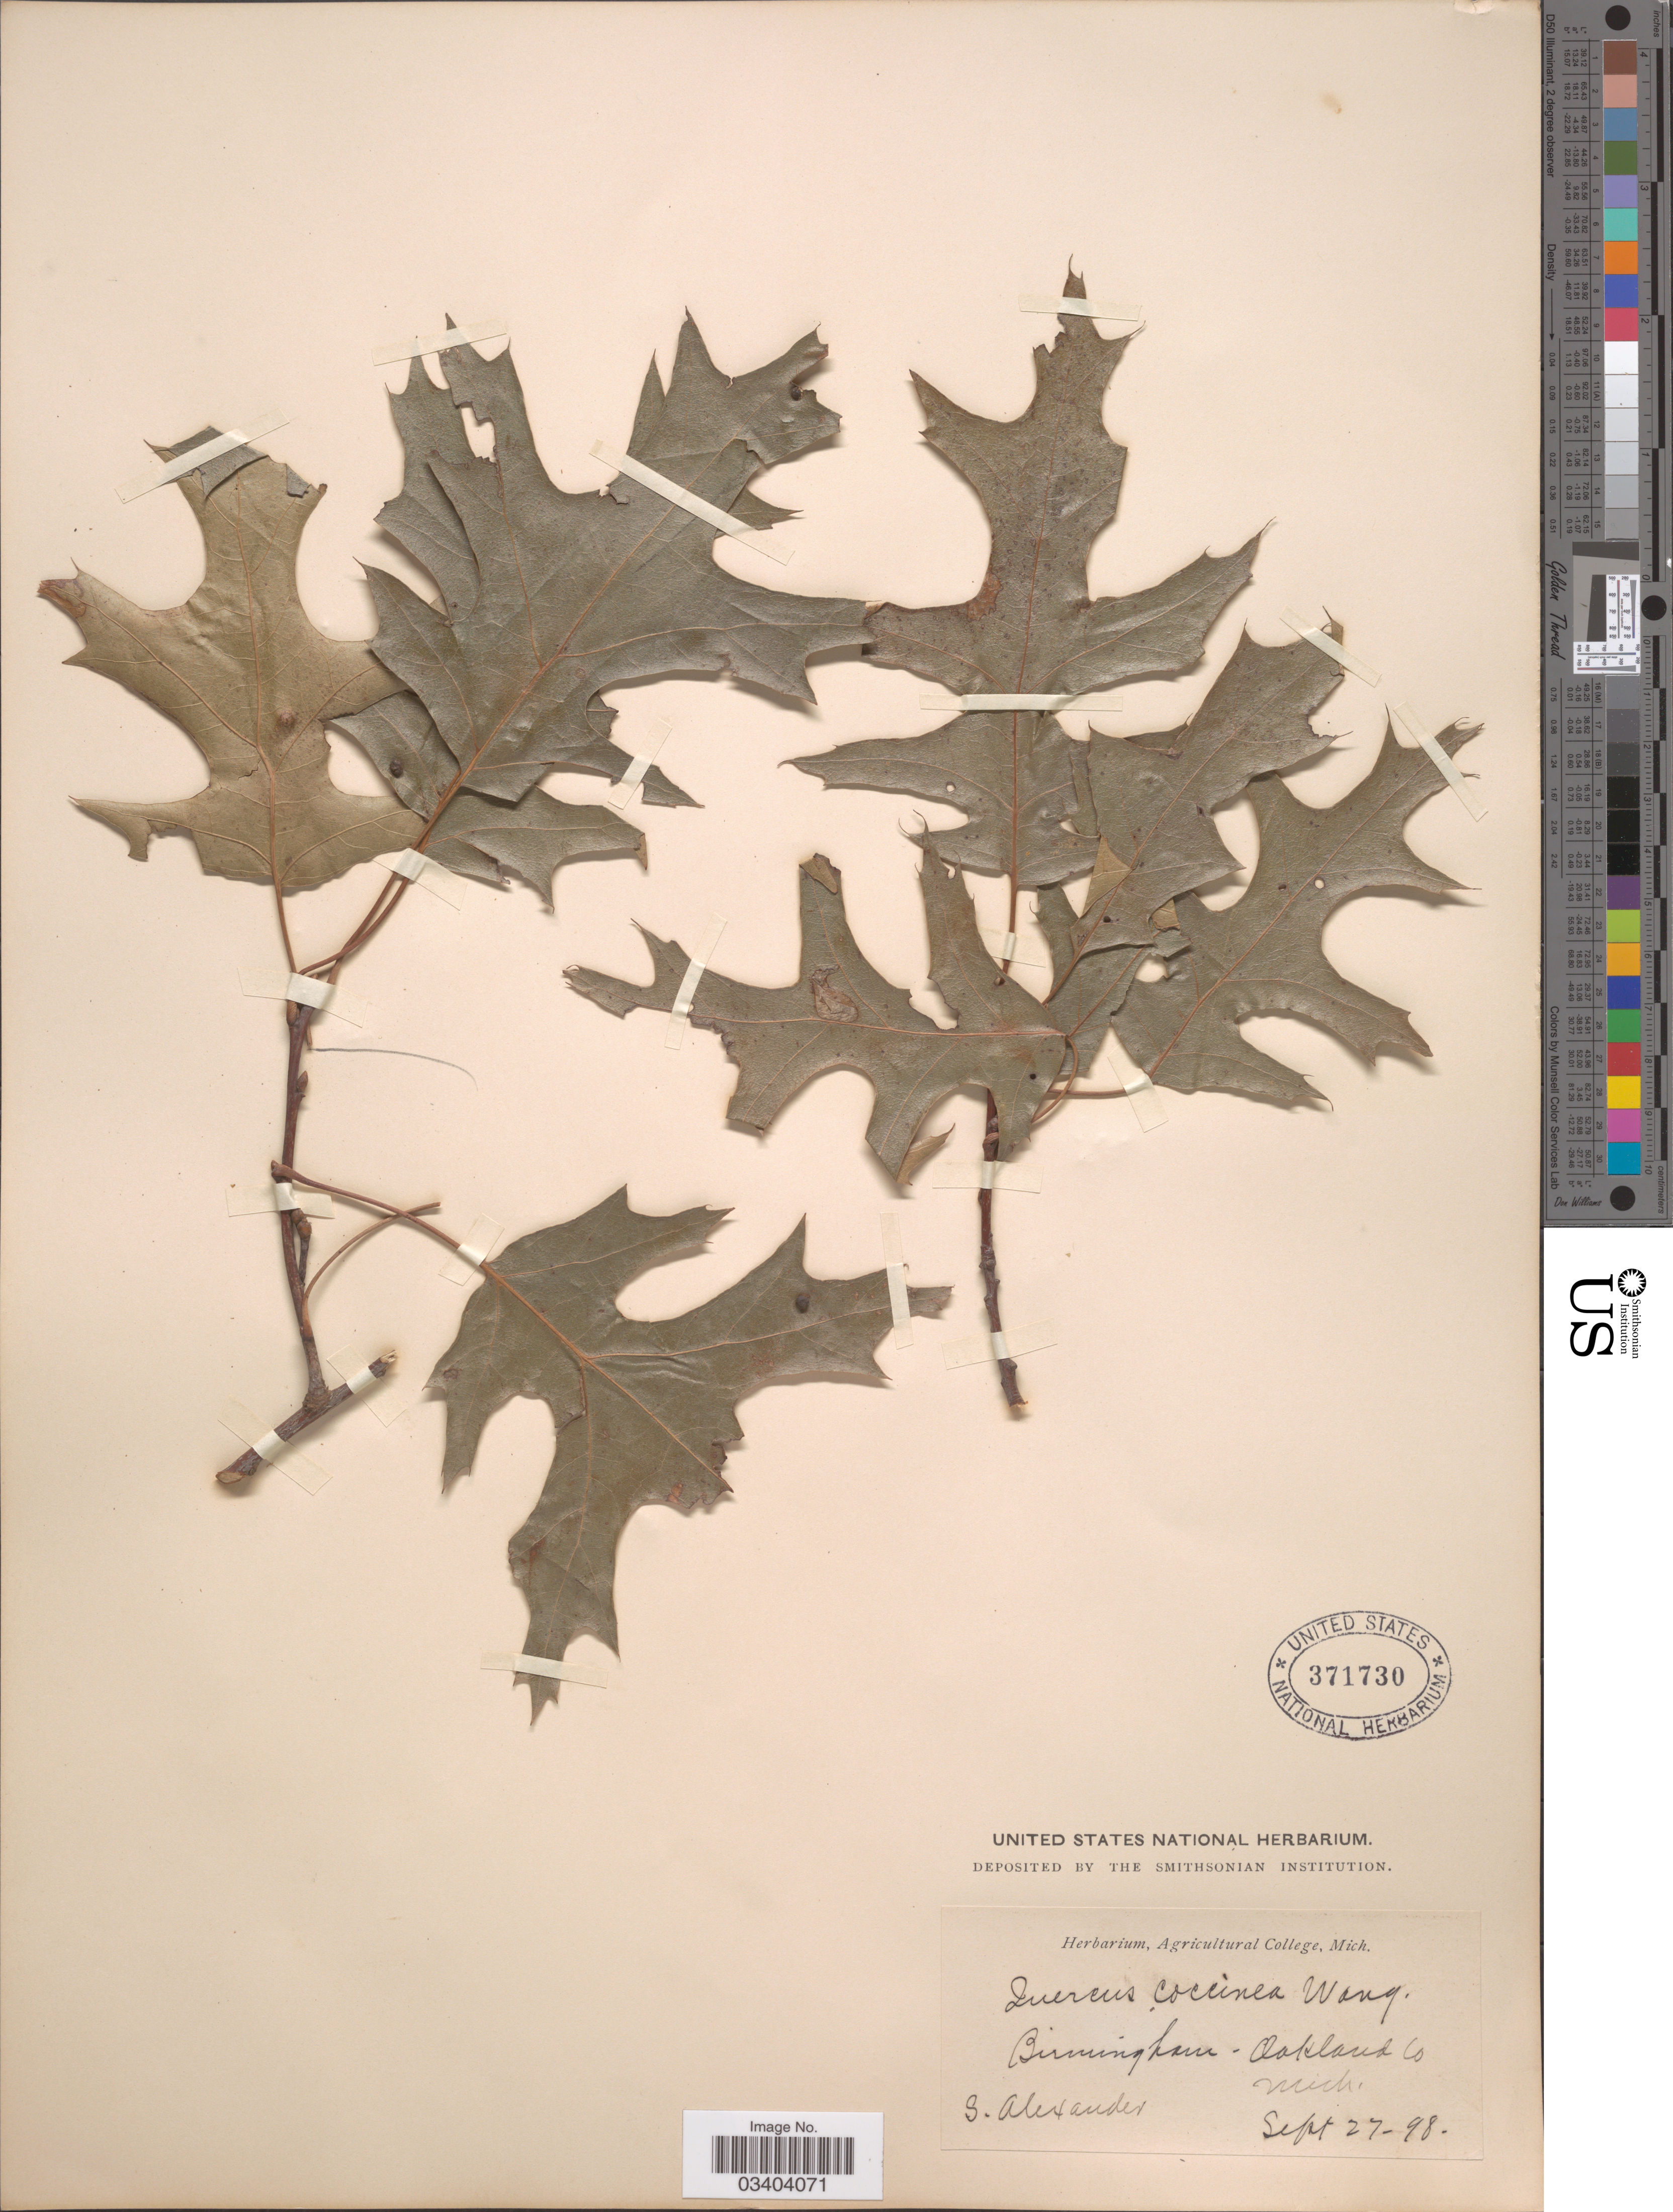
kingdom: Plantae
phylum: Tracheophyta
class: Magnoliopsida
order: Fagales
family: Fagaceae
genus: Quercus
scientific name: Quercus coccinea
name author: Münchh.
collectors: S. Alexander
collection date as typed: Transcribed d/m/y: 27/9/98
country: United States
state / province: Michigan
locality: Birmingham - Oakland Co.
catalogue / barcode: US 371730